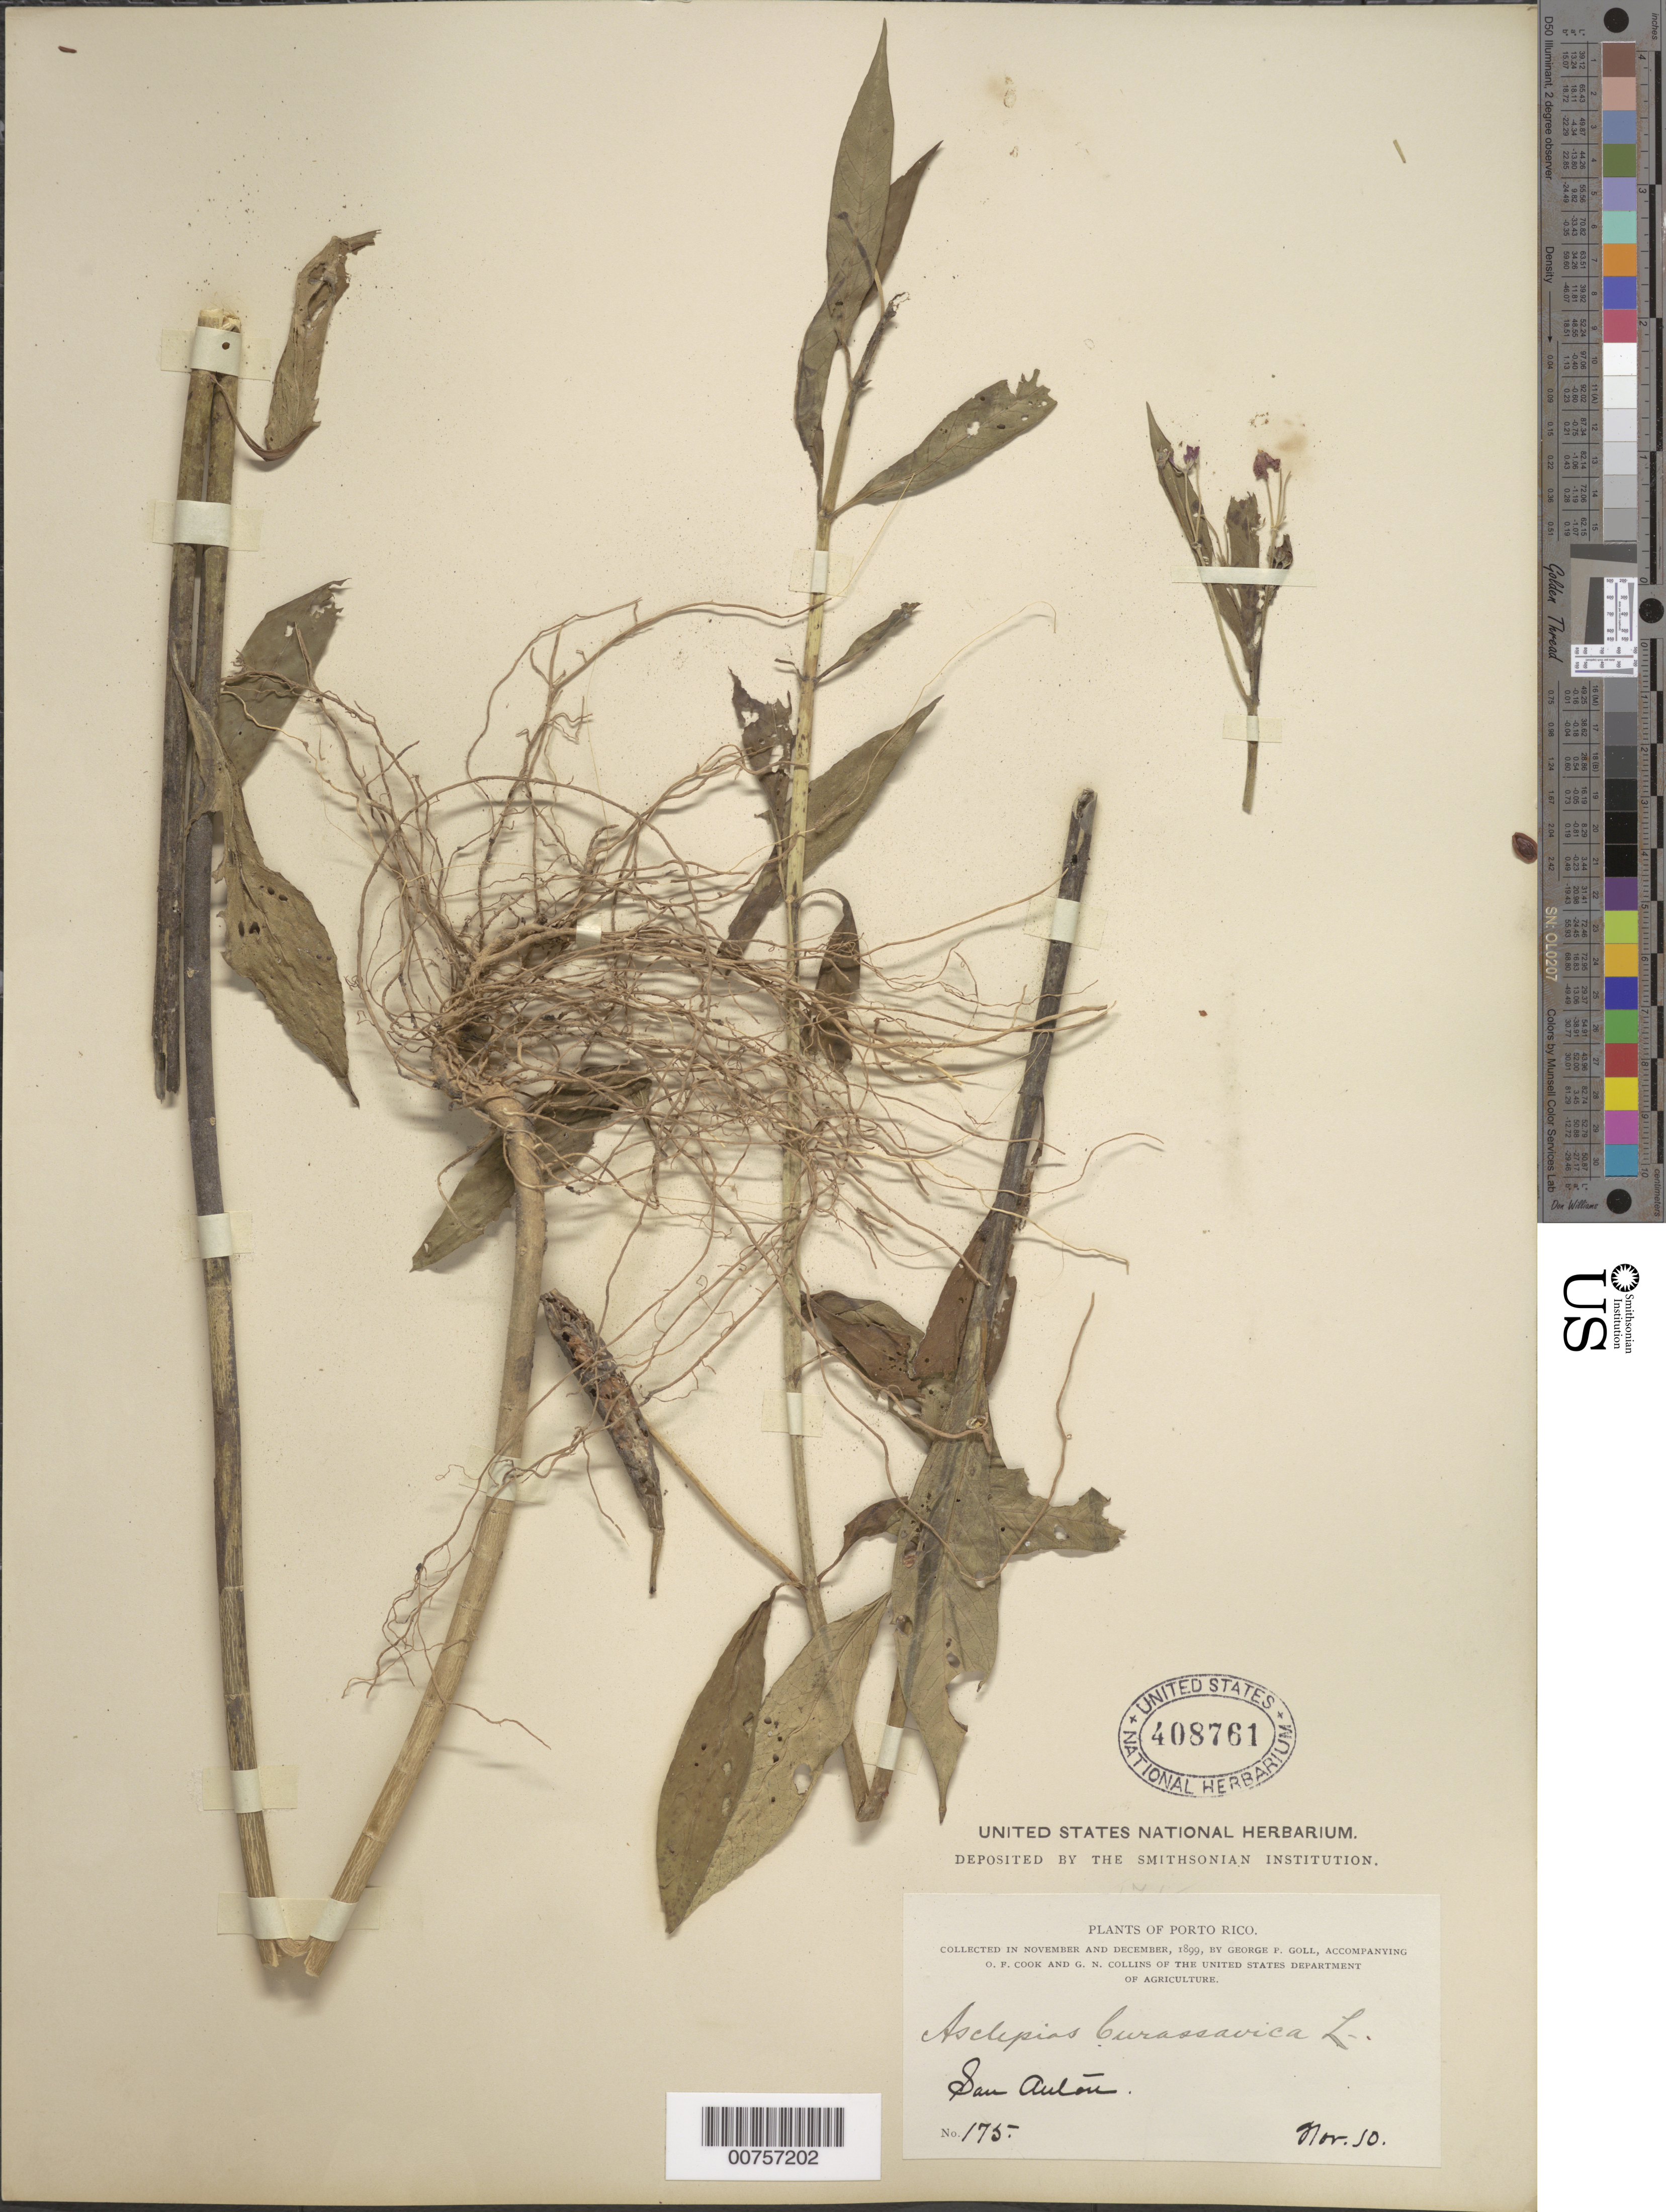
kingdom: Plantae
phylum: Tracheophyta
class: Magnoliopsida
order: Gentianales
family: Apocynaceae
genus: Asclepias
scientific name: Asclepias curassavica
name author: L.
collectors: G. Goll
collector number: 175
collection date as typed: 10 Nov 1899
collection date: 1899-11-10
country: Puerto Rico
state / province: Ponce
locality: San Anton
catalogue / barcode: US 408761